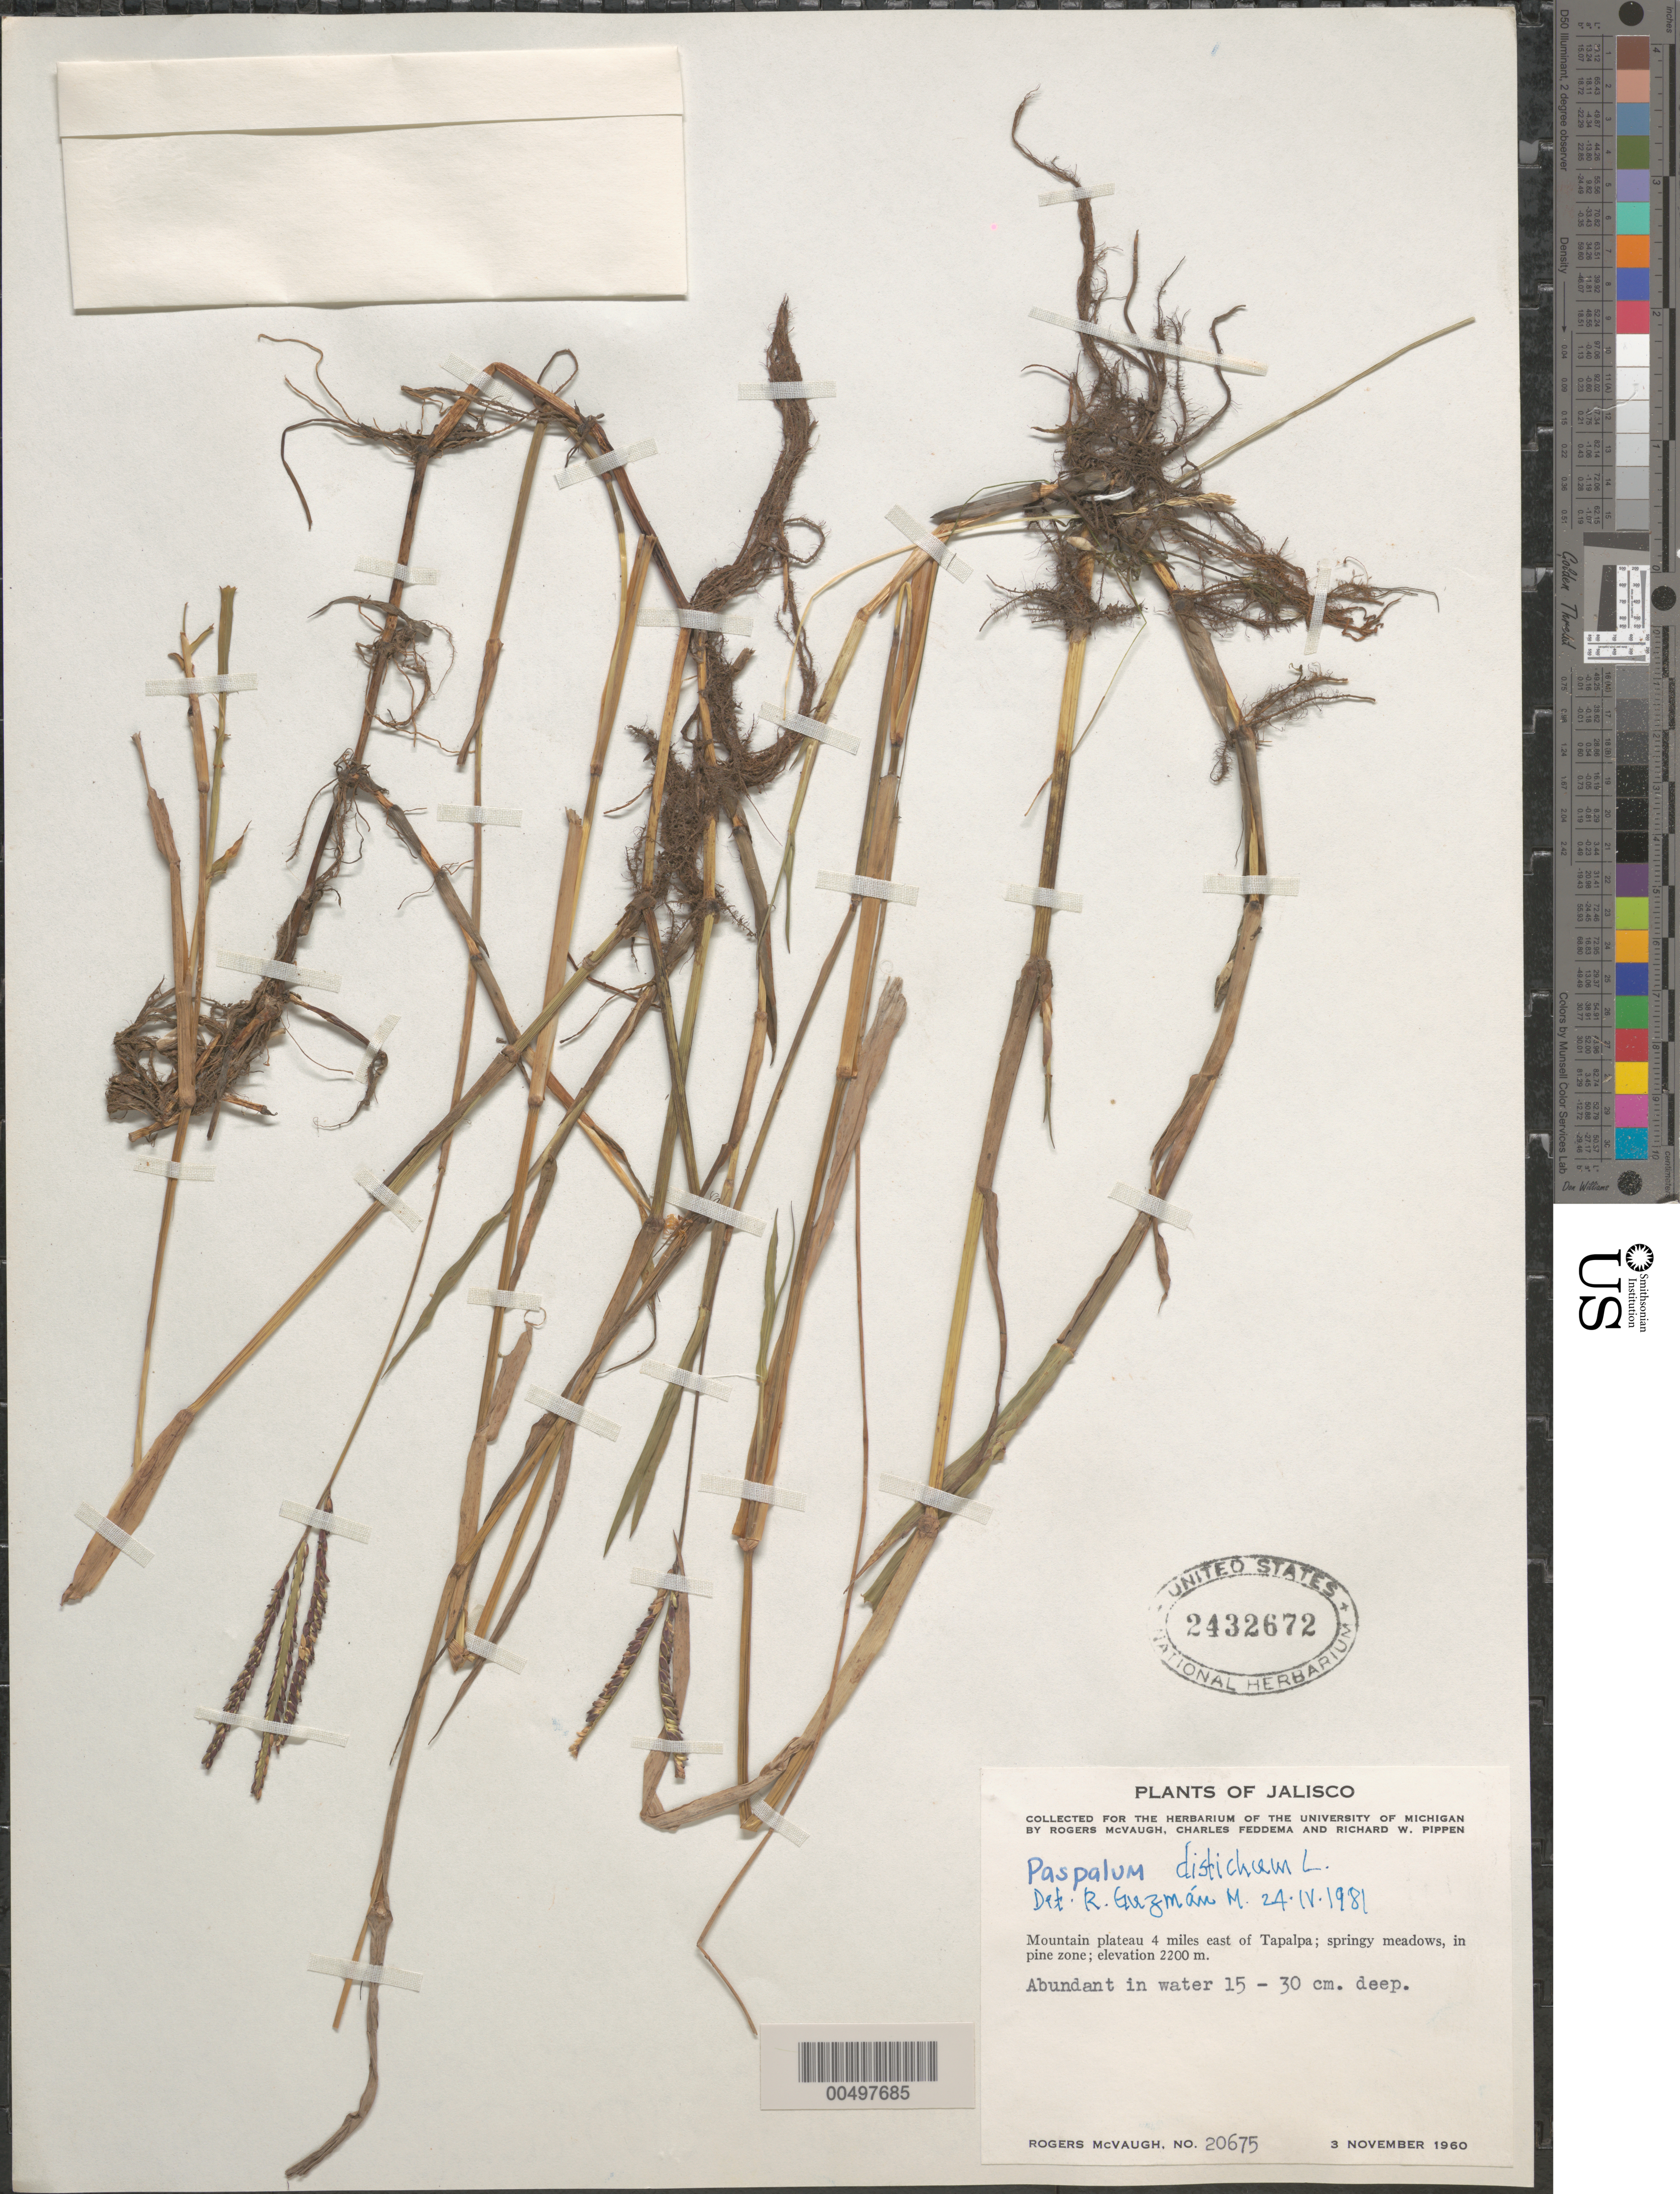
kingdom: Plantae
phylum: Tracheophyta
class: Liliopsida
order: Poales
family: Poaceae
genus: Paspalum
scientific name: Paspalum distichum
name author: L.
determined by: Guzman-M., R.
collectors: R. McVaugh, C. Feddema & R. W. Pippen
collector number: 20675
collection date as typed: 3 Nov 1960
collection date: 1960-11-03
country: Mexico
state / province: Jalisco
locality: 4 mi E of Tapalpa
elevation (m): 2200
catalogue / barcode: US 2432672